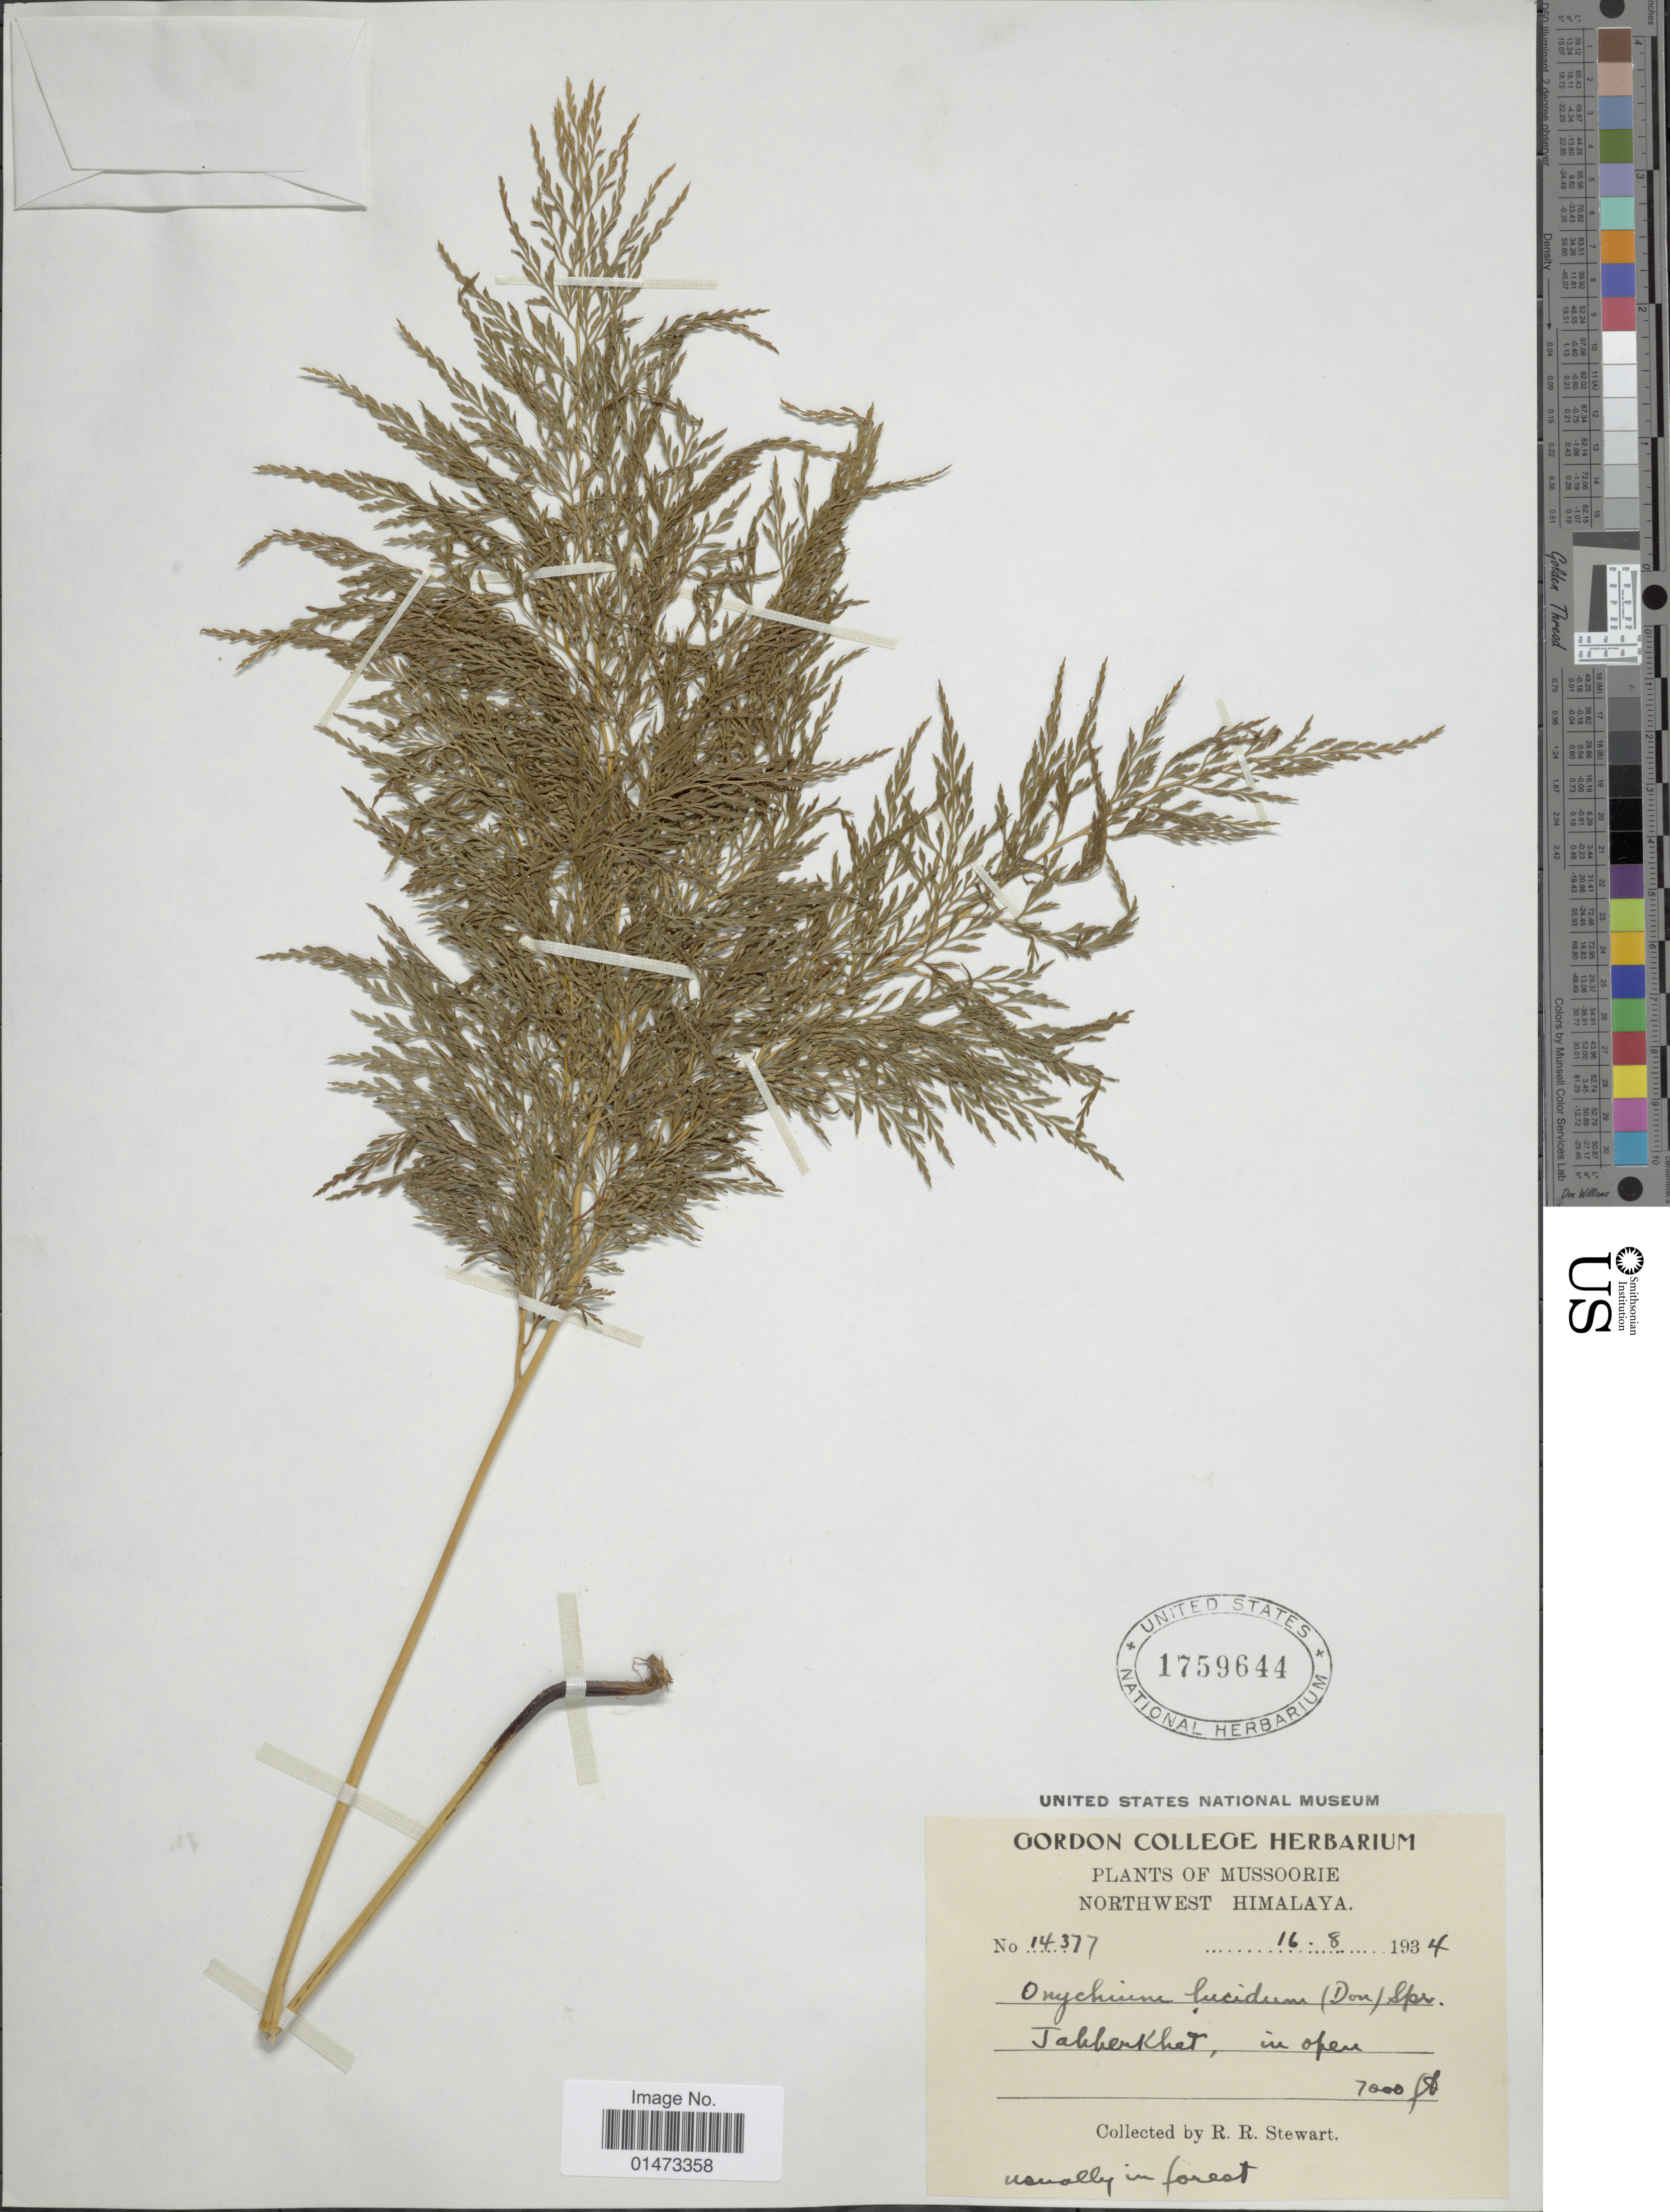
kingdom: Plantae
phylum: Tracheophyta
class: Polypodiopsida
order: Polypodiales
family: Pteridaceae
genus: Onychium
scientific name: Onychium contiguum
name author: Wall. ex C. Hope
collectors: R. R. Stewart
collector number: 14377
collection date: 1934-08-16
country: India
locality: Mussoorie, Northwest Himalaya, Jabberkhet. (Jabarkhet)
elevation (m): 2134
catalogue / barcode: US 1759644